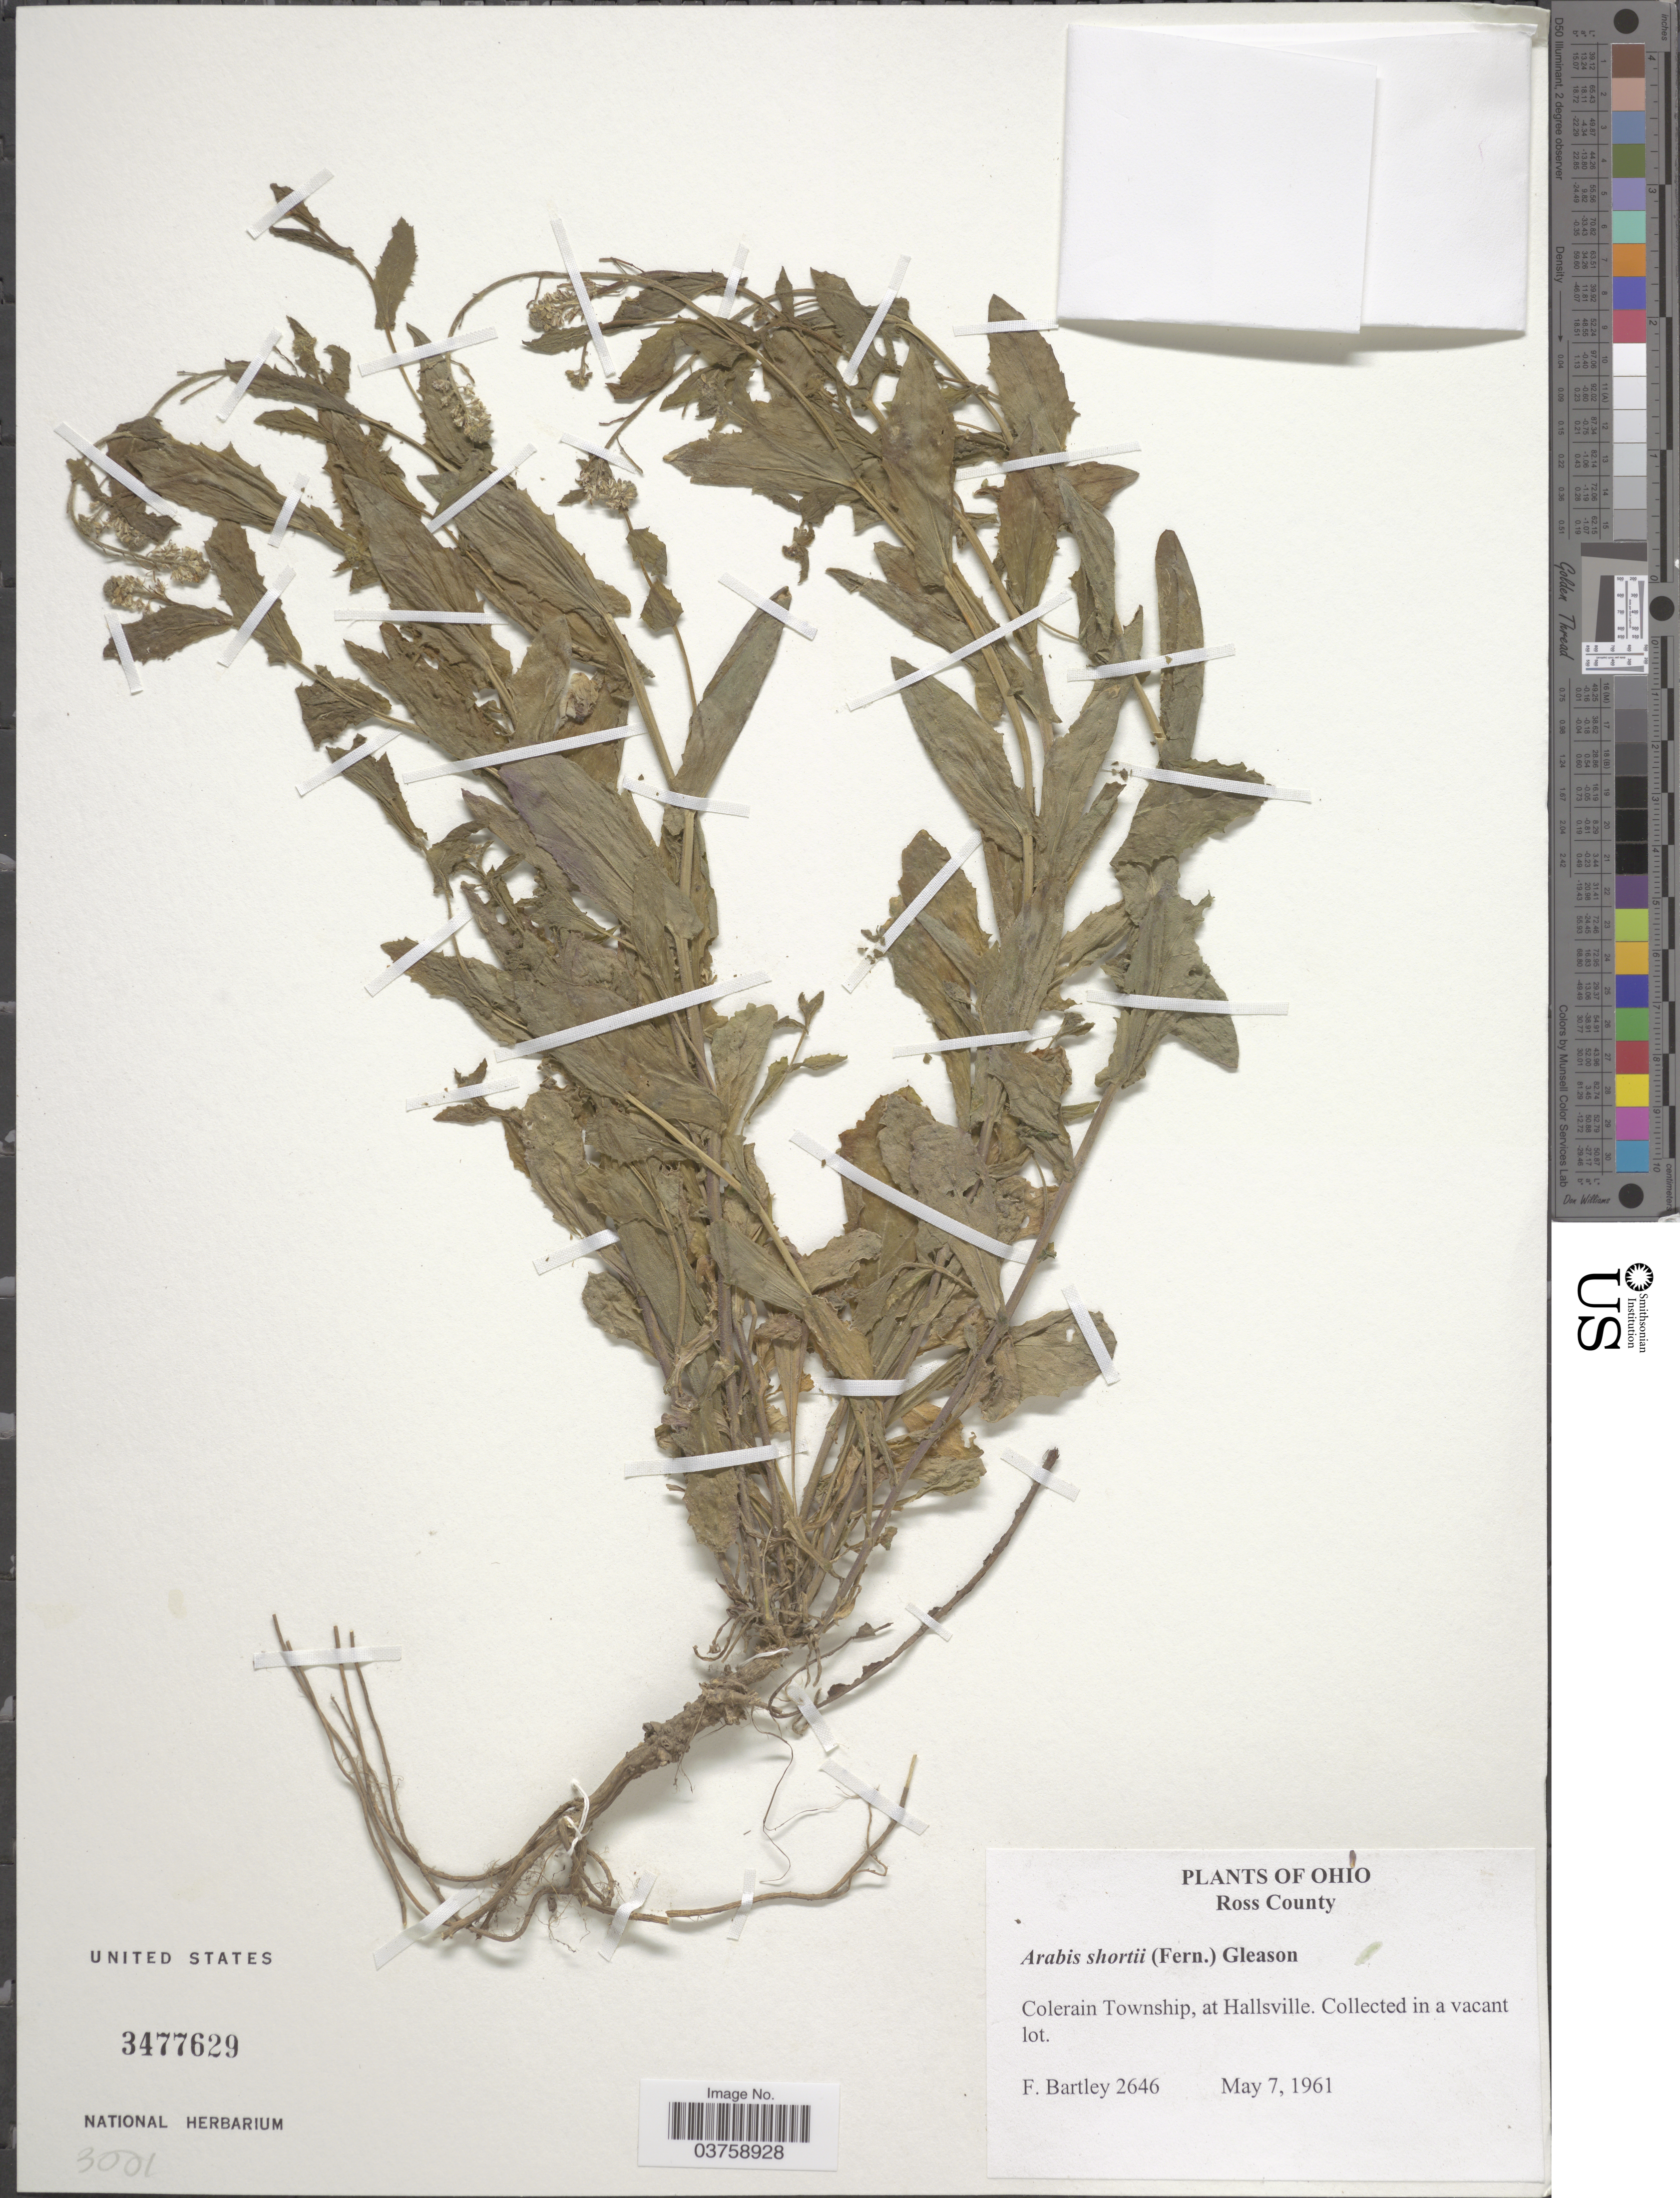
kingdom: Plantae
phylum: Tracheophyta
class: Magnoliopsida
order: Brassicales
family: Brassicaceae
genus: Arabis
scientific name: Arabis shortii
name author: (Fernald) Gleason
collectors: F. Bartley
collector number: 2646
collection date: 1961-05-07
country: United States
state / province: Ohio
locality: Ross County. Colerain Township, at Hallsville.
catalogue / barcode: US 3477629